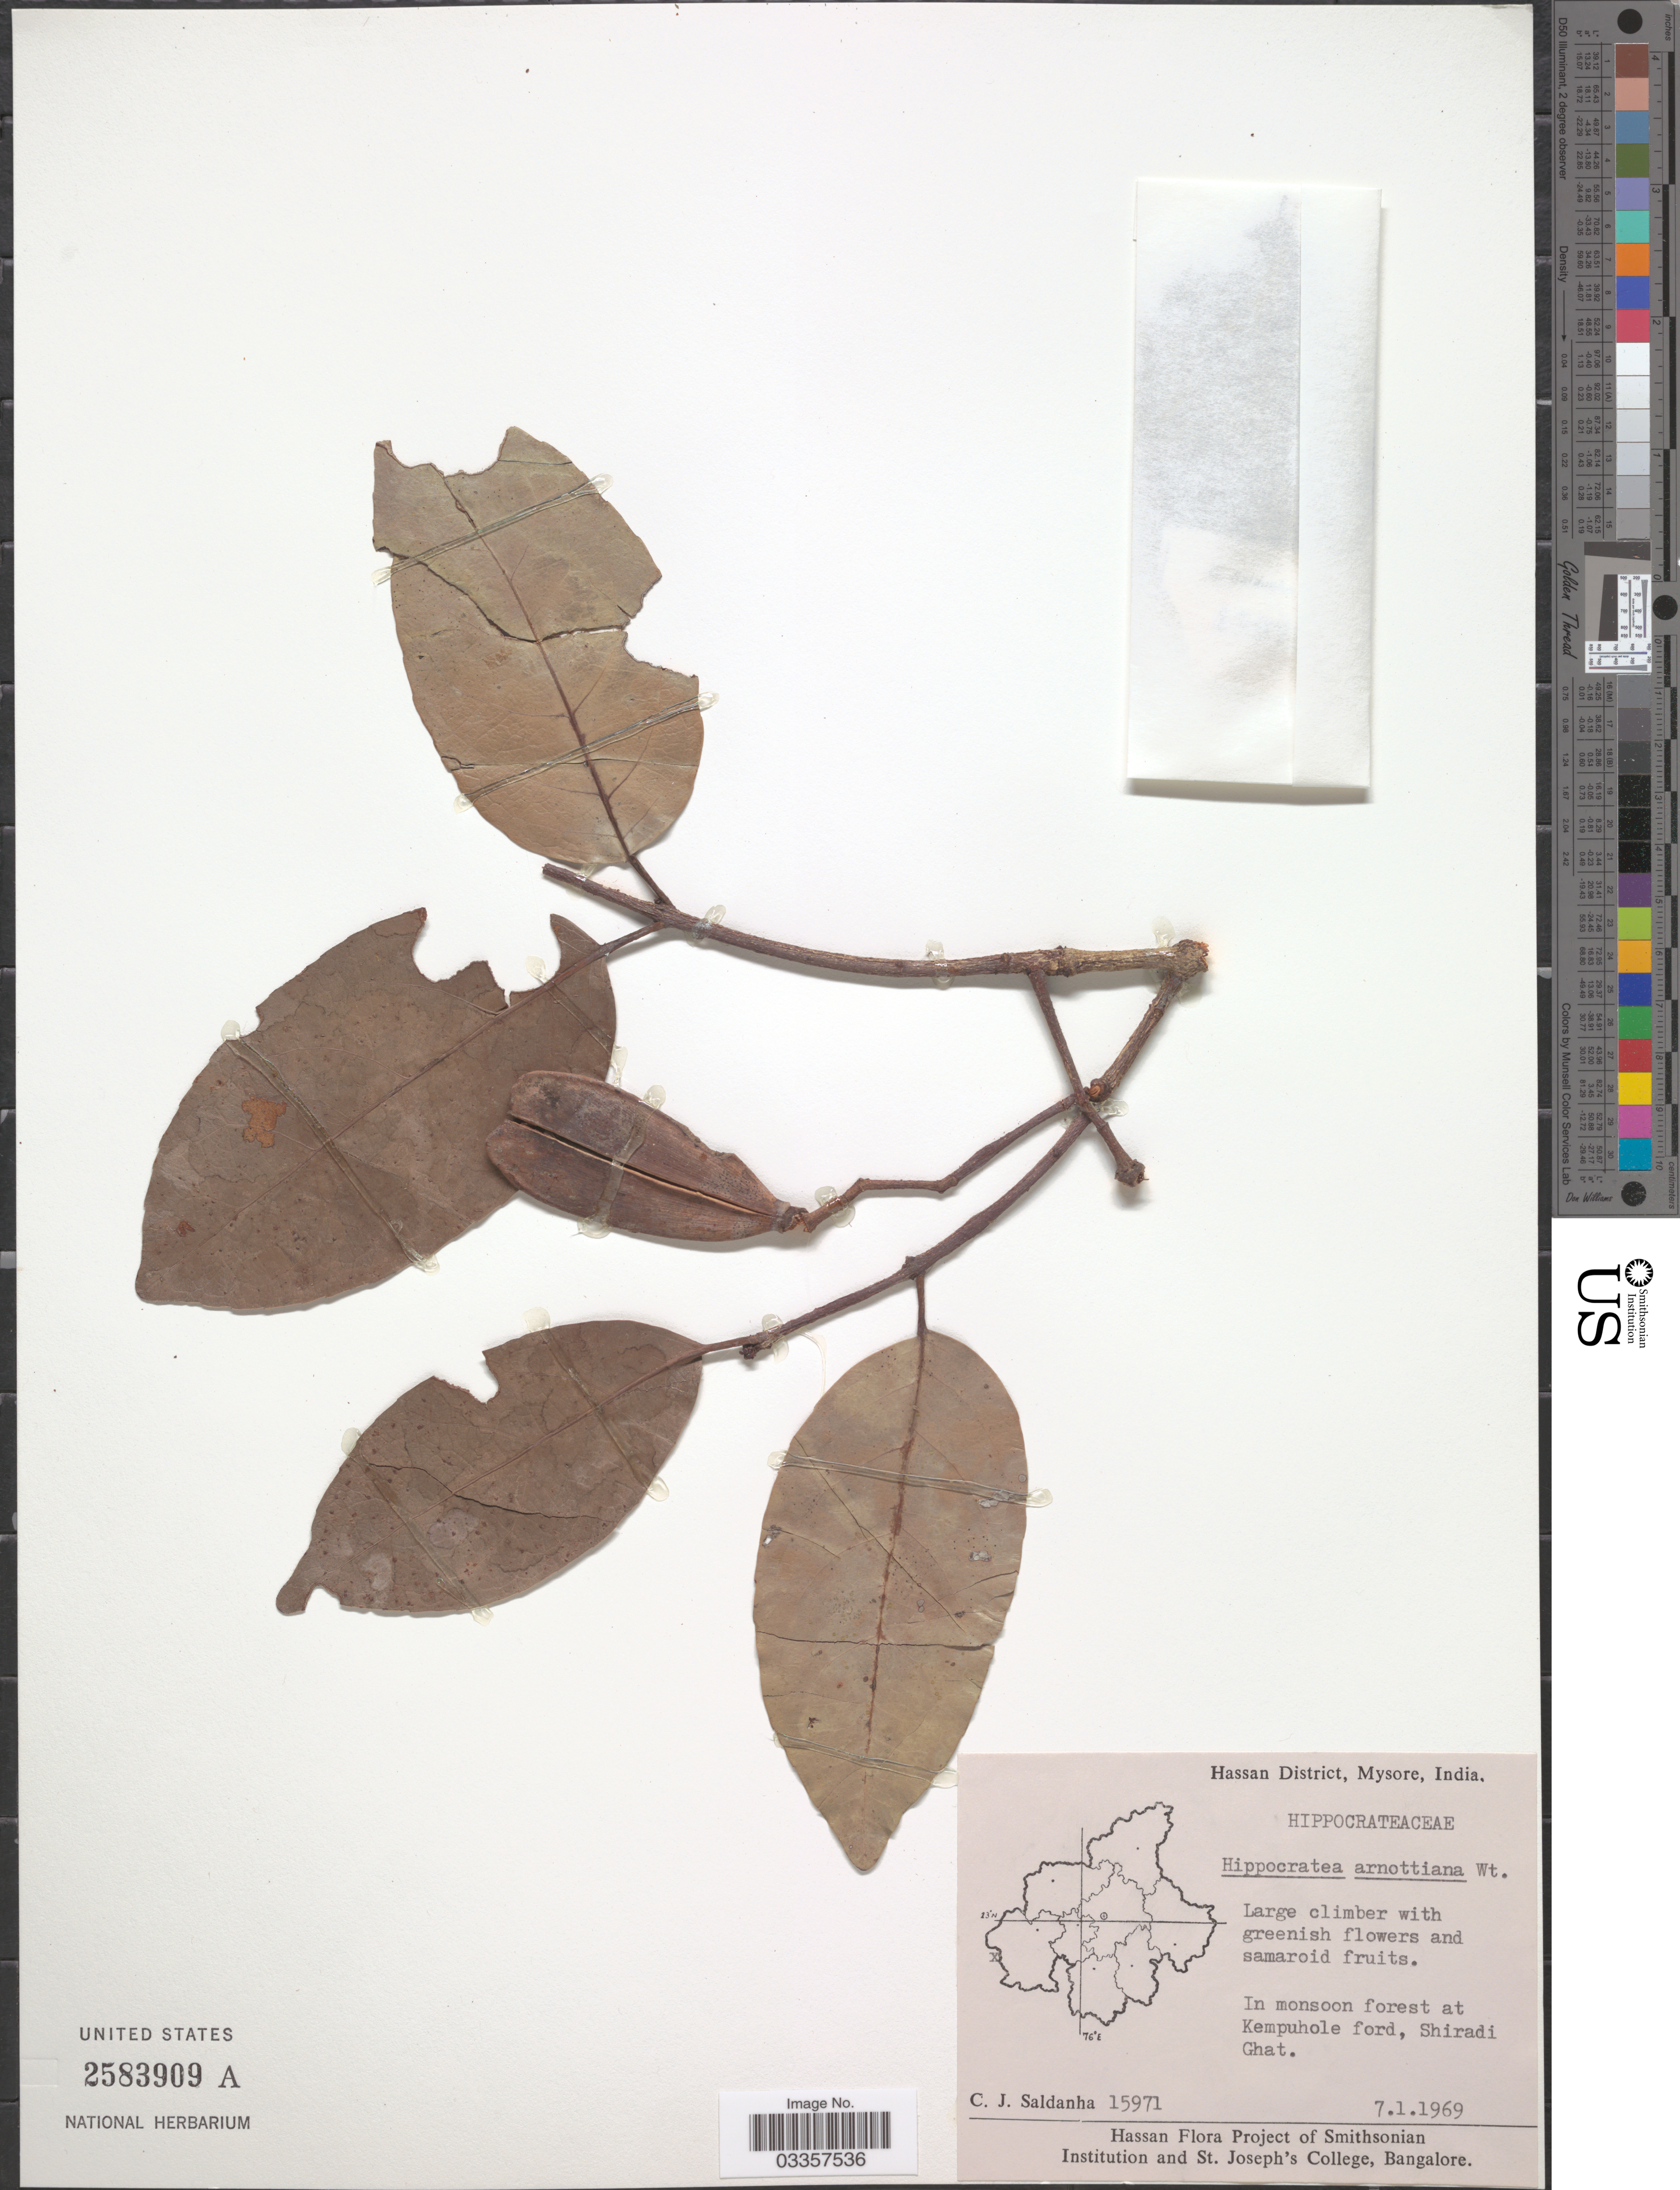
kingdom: Plantae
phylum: Tracheophyta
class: Magnoliopsida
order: Celastrales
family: Celastraceae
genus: Hippocratea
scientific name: Hippocratea arnottiana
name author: Wight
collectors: C. J. Saldanha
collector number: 15971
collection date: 1969-01-07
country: India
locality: Hassan District, Mysore. In monsoon forest at Kempuhole ford, Shiradi Ghat.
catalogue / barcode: US 2583909A